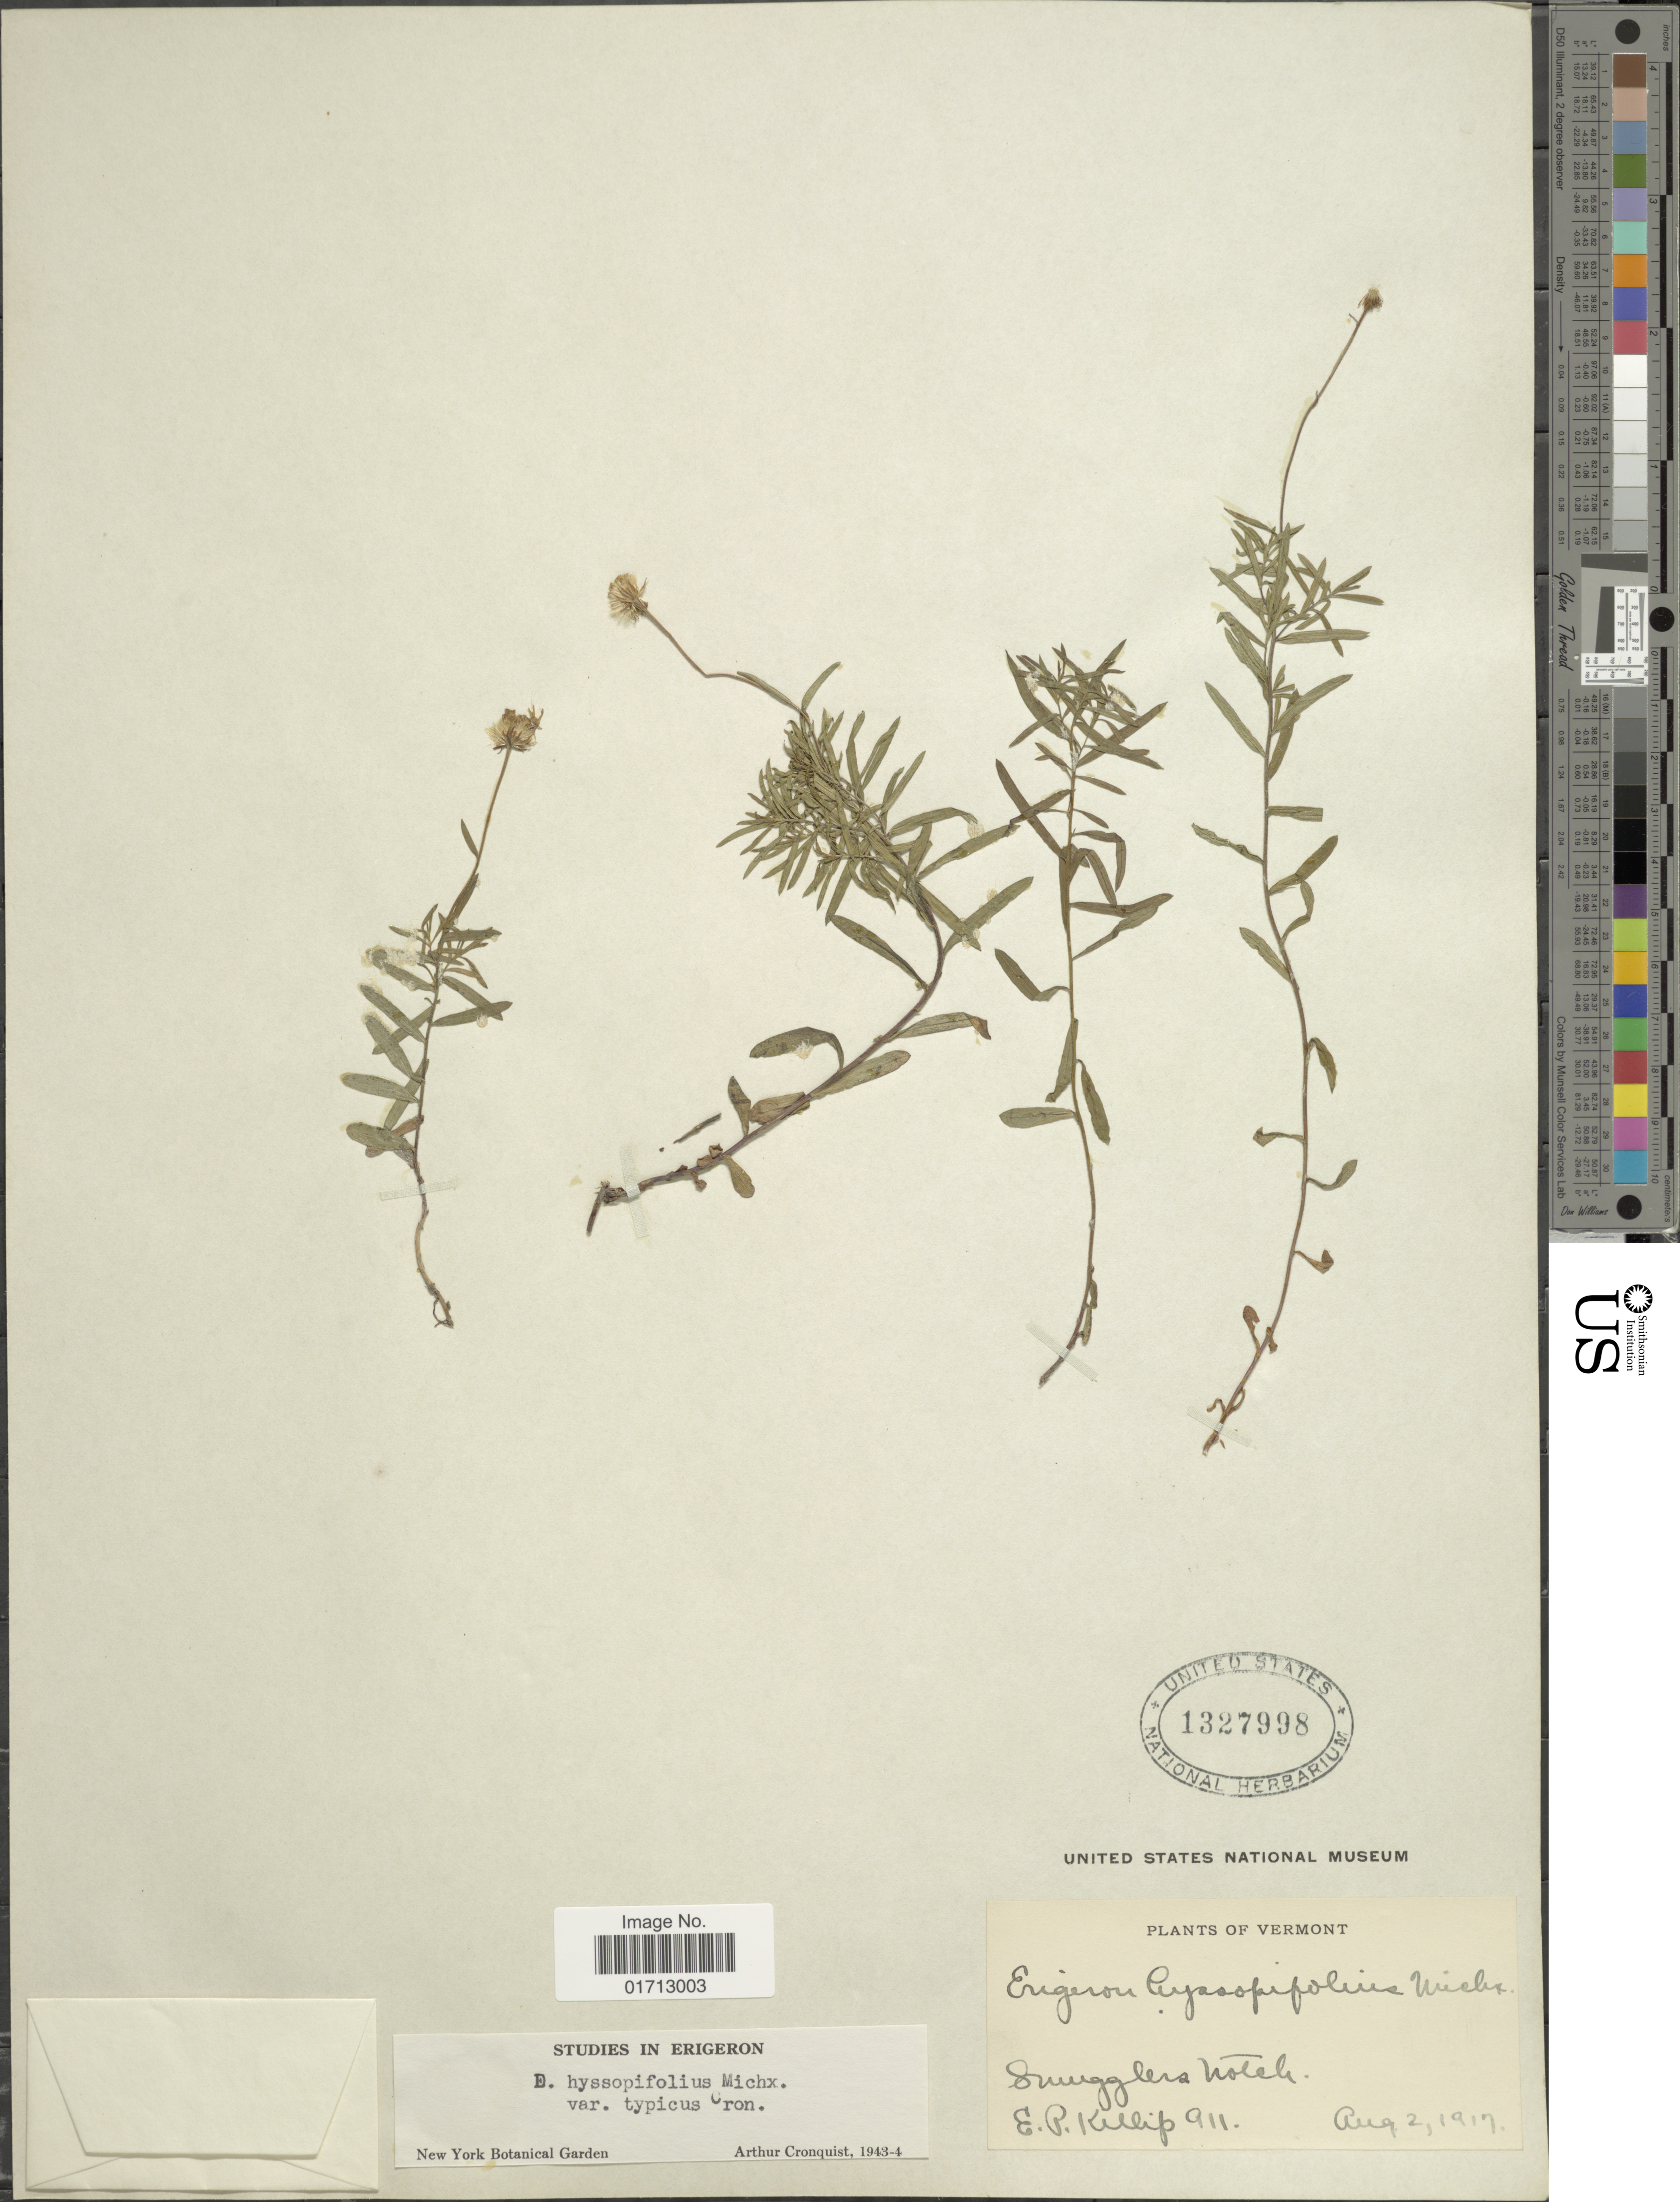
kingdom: Plantae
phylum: Tracheophyta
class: Magnoliopsida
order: Asterales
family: Asteraceae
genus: Erigeron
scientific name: Erigeron hyssopifolius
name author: Michx.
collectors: E. P. Killip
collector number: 911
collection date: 1919-08-02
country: United States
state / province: Vermont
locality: Smuggler's Notch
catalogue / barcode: US 1327998